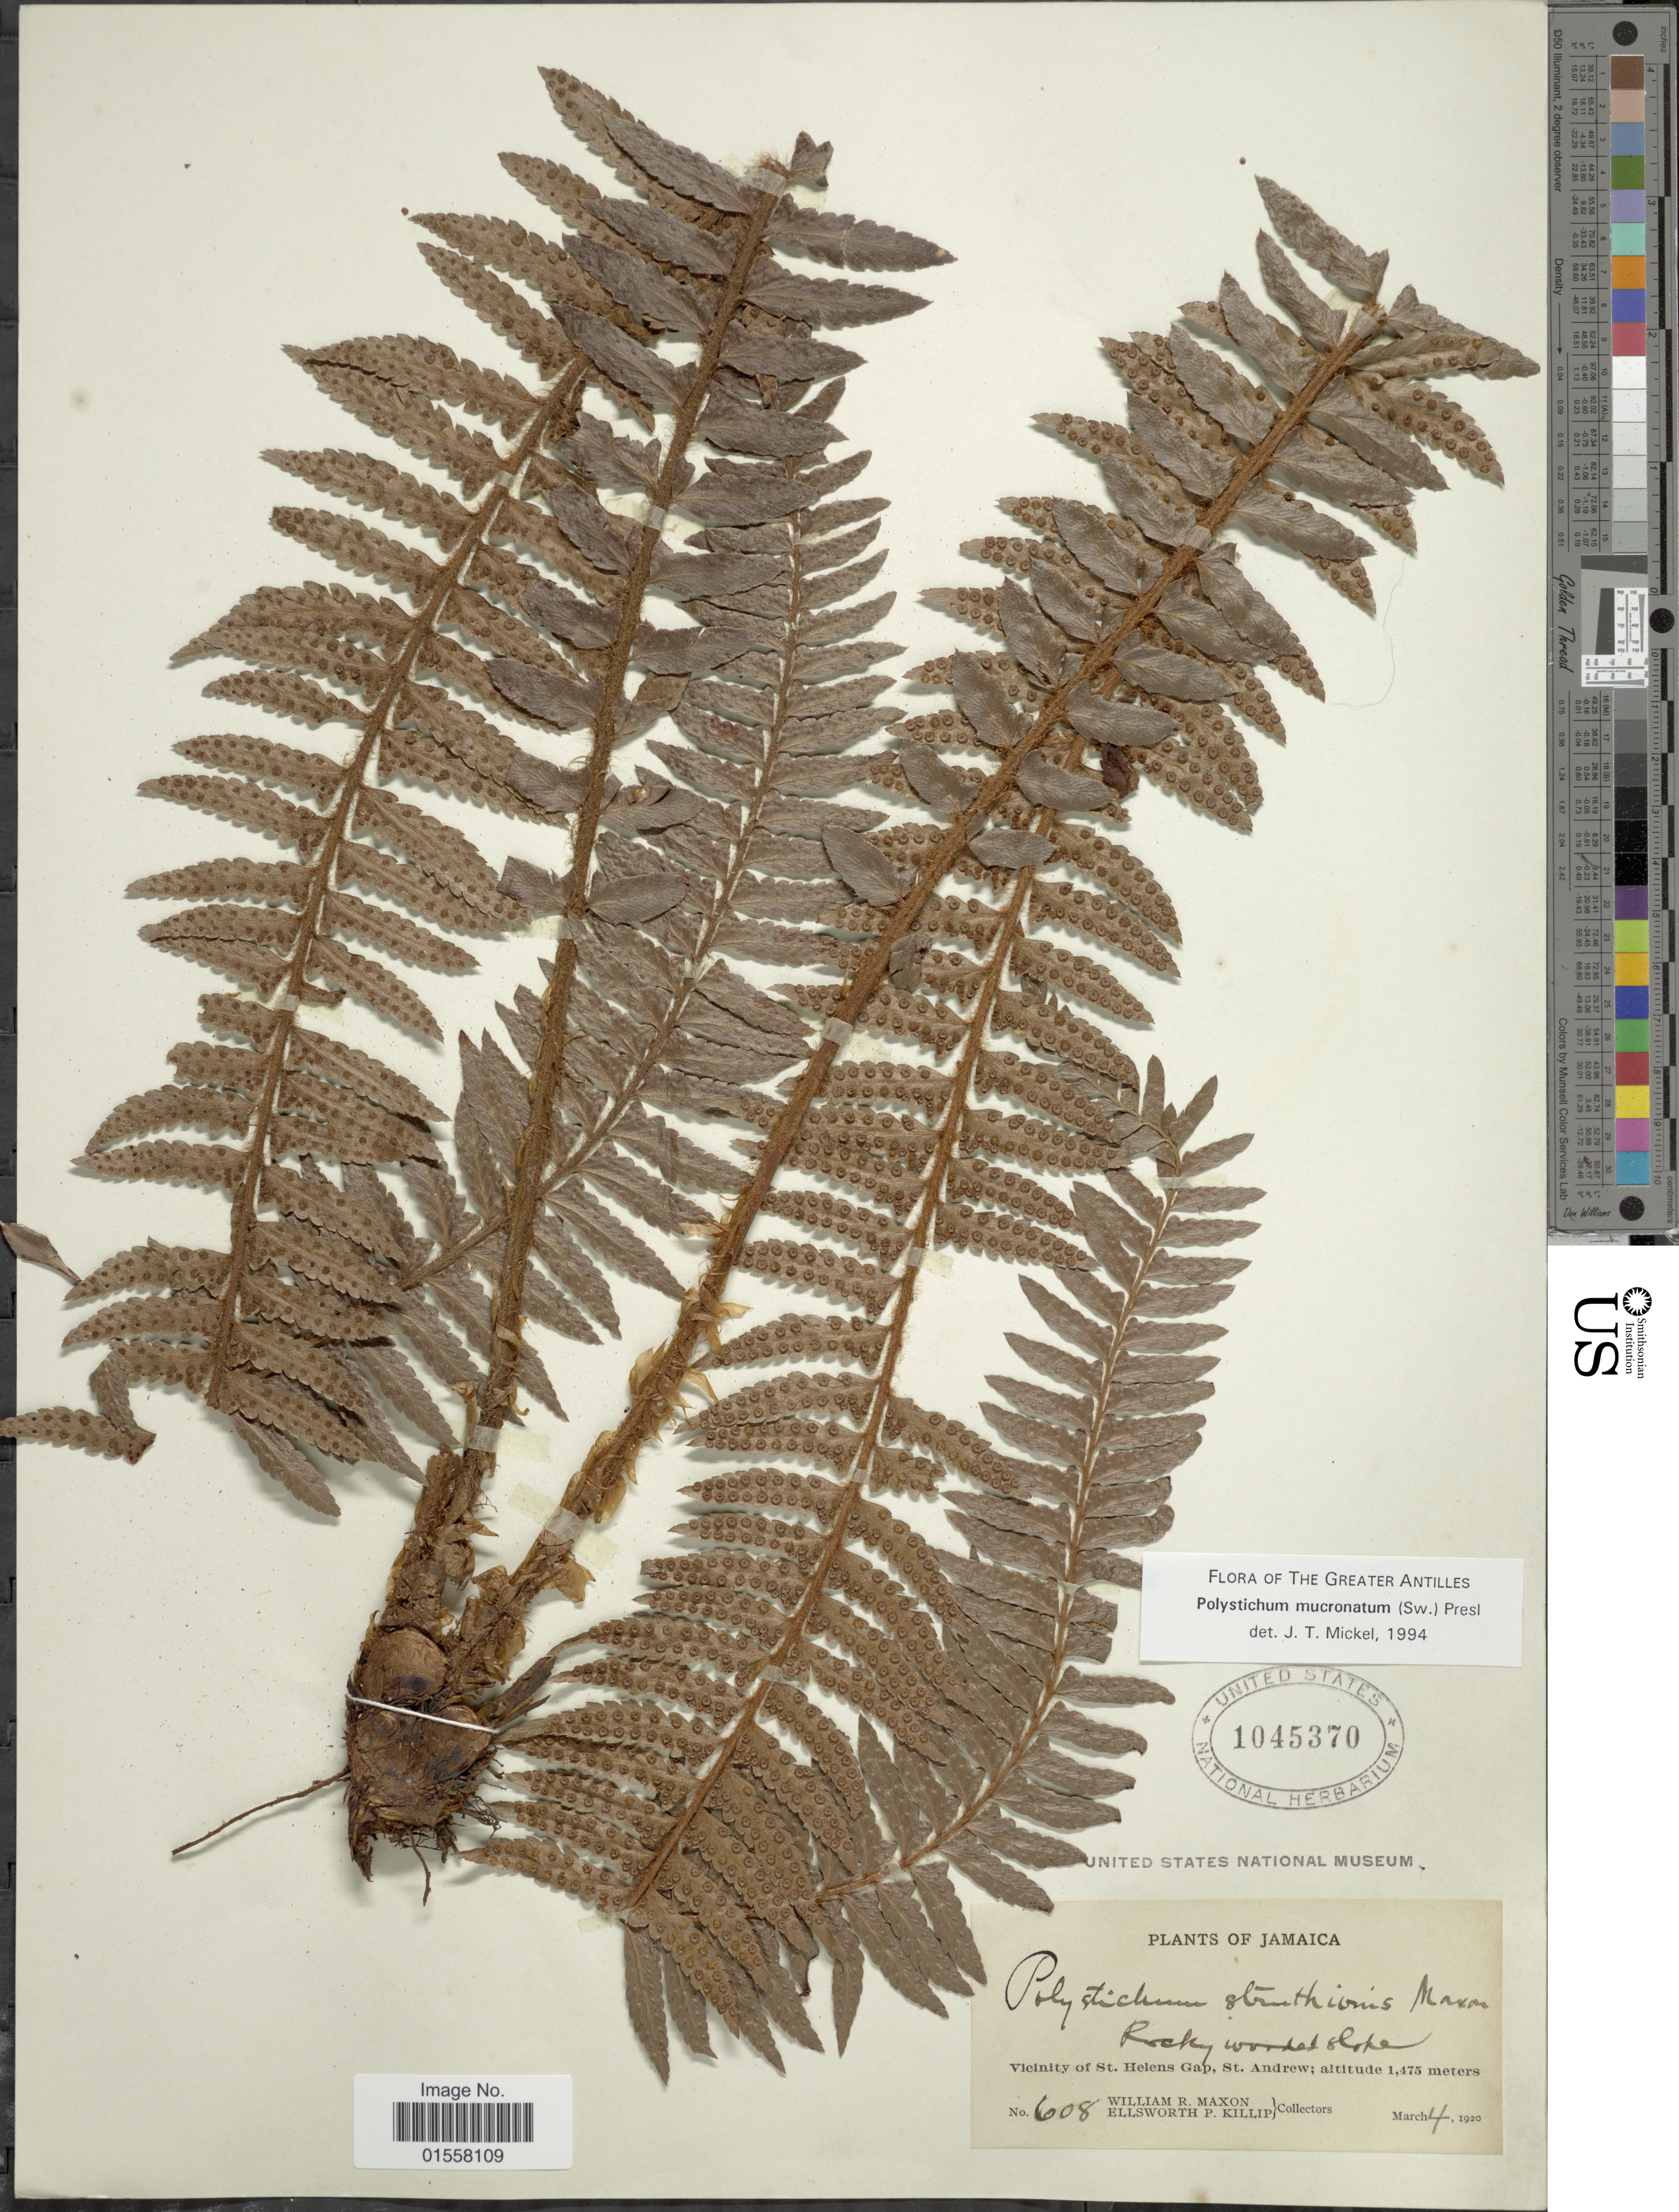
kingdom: Plantae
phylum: Tracheophyta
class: Polypodiopsida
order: Polypodiales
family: Dryopteridaceae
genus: Polystichum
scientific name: Polystichum mucronatum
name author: (Sw.) C. Presl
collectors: W. R. Maxon & E. P. Killip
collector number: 608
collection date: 1920-03-04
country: Jamaica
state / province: Saint Andrew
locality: Jamaica, Vicinity of St. Helens Gap, St. Andrew.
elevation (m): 1475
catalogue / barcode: US 1045370